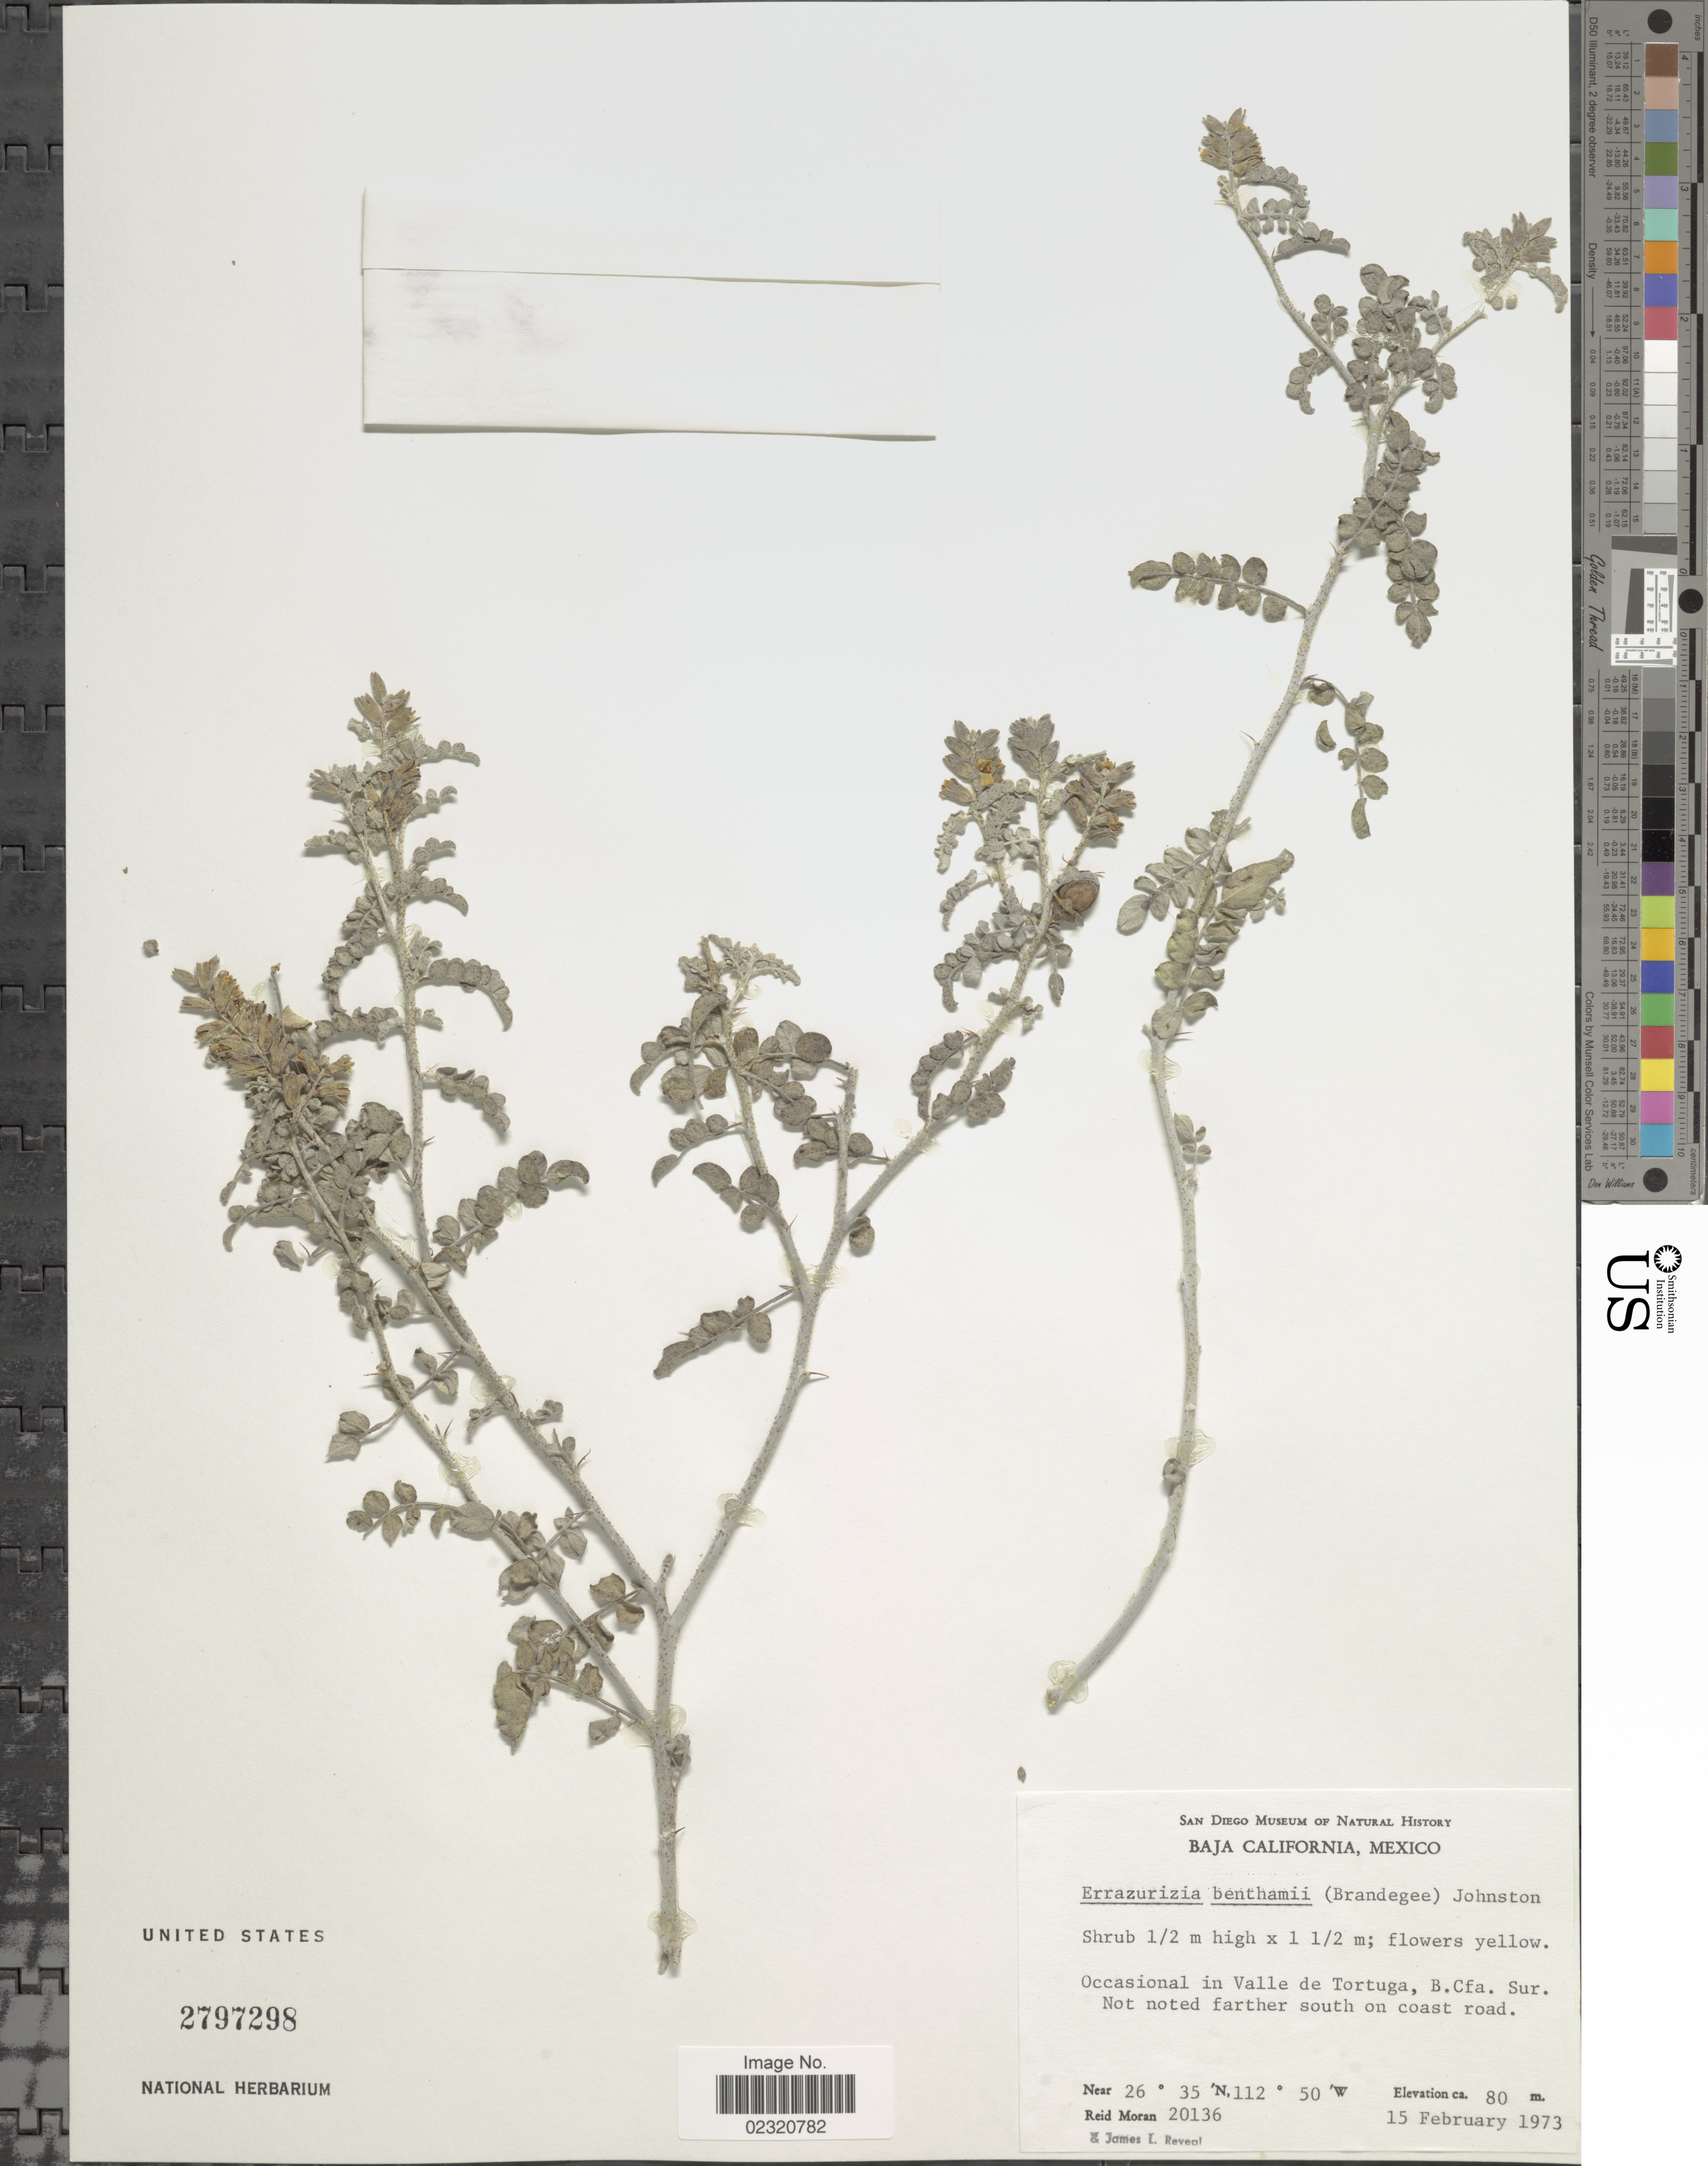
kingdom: Plantae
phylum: Tracheophyta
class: Magnoliopsida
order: Fabales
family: Fabaceae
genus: Errazurizia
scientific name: Errazurizia benthami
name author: I.M. Johnst.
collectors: R. V. Moran & J. L. Reveal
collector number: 20136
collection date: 1973-02-15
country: Mexico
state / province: Baja California Sur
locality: Occasional in Valle de Tortuga, B. Cfa. Sur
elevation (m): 80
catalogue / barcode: US 2797298